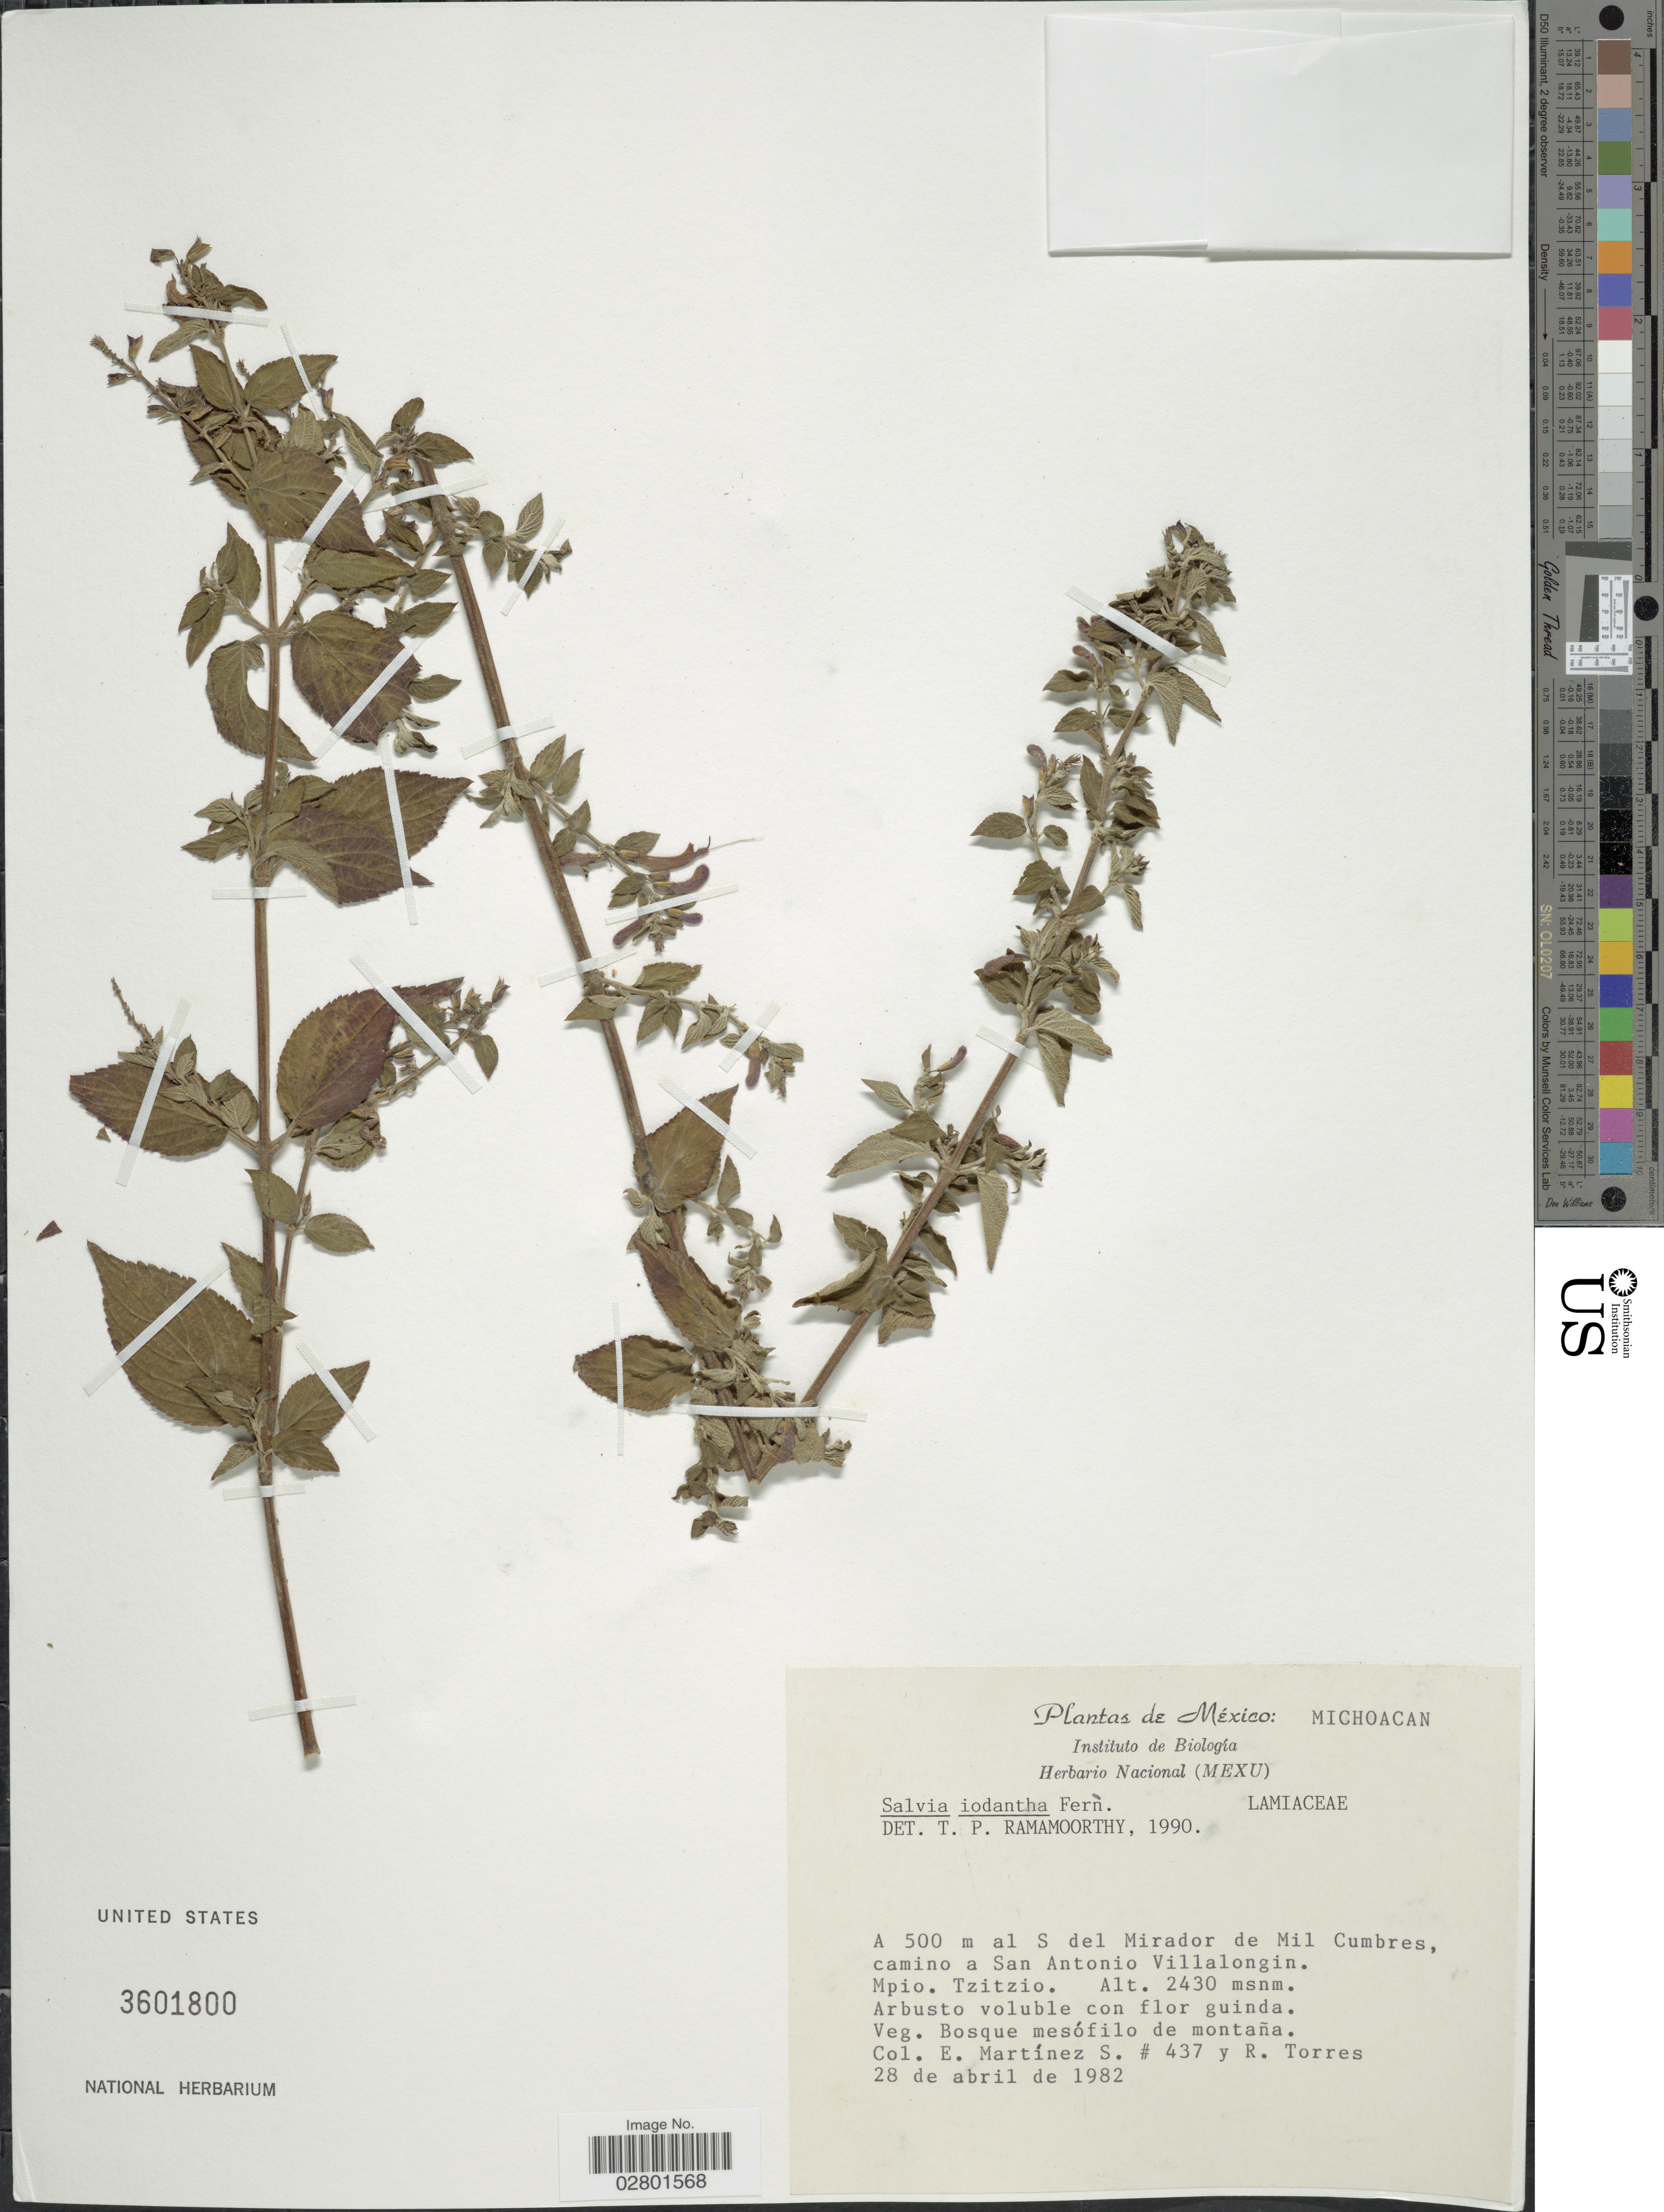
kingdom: Plantae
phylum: Tracheophyta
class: Magnoliopsida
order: Lamiales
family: Lamiaceae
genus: Salvia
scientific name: Salvia iodantha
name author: Fernald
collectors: E. M. Martínez S. & R. Torres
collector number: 437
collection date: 1982-04-28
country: Mexico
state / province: Michoacán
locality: A 500 m al S del Mirador de Mil Cumbres, camino a San Antonio Villalongin, Mpi, Tzitzio.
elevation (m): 2430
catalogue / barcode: US 3601800